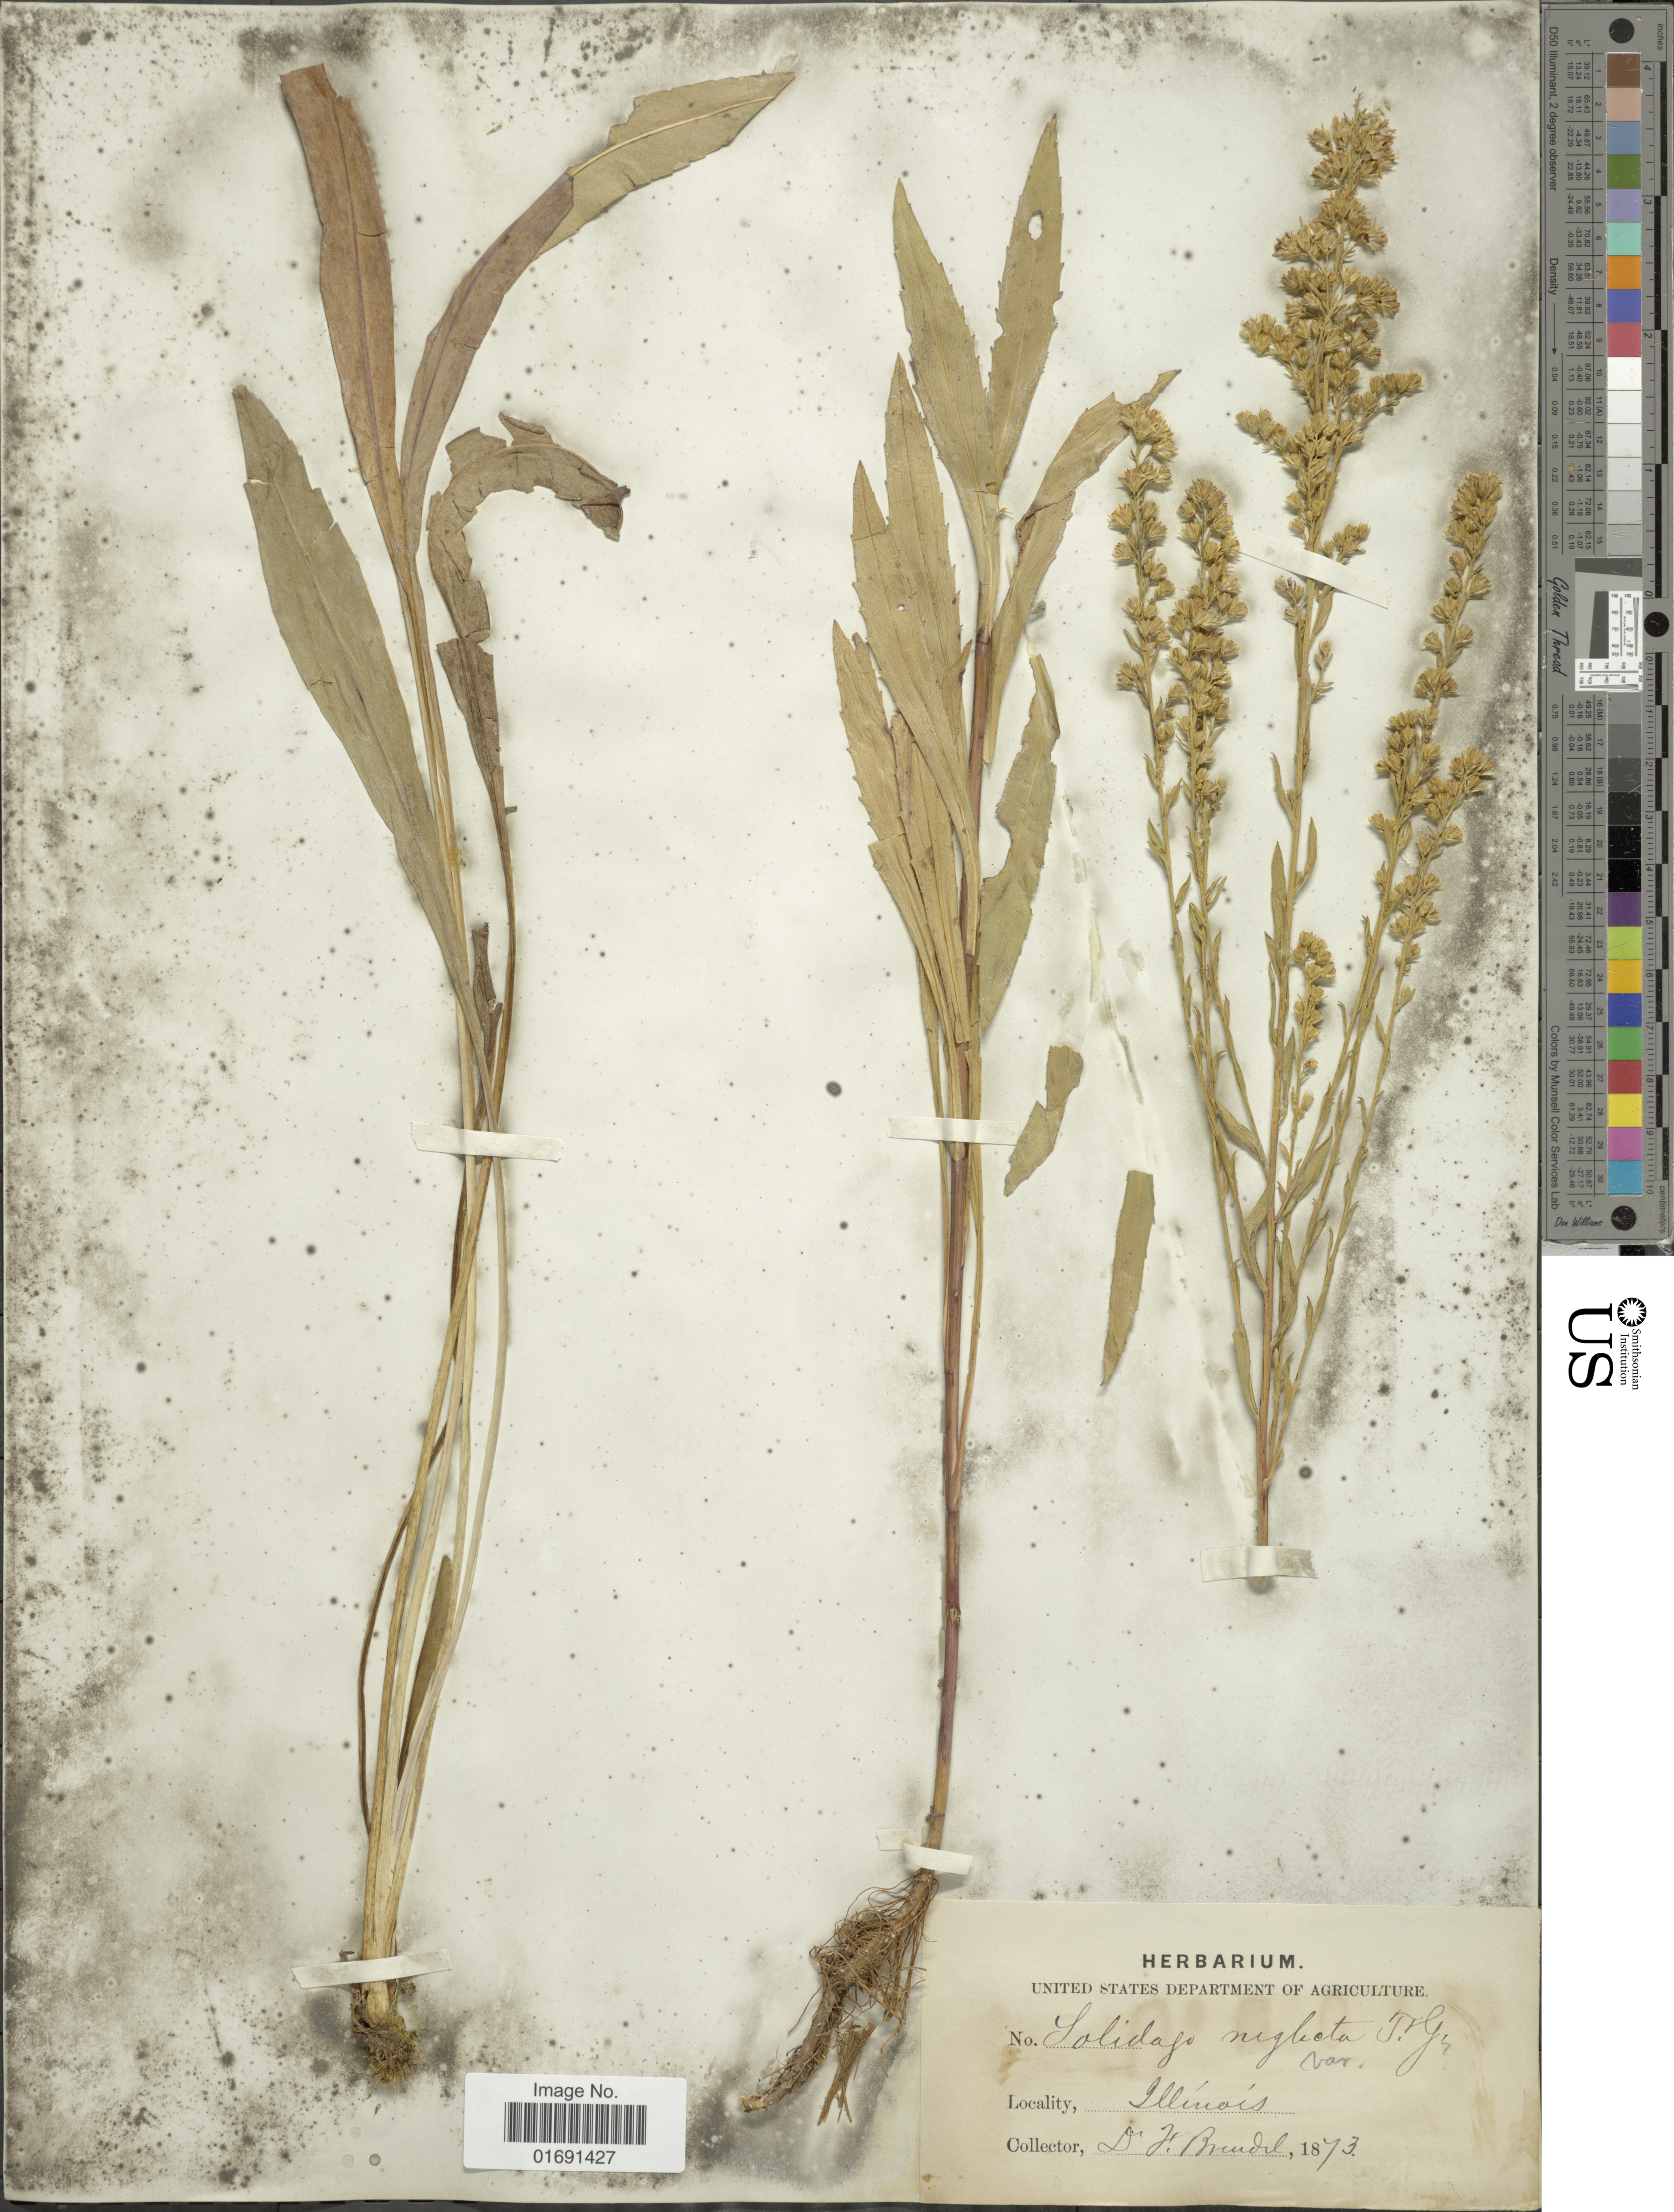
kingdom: Plantae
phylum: Tracheophyta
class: Magnoliopsida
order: Asterales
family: Asteraceae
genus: Solidago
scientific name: Solidago uniligulata var. neglecta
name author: Fernald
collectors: J. Brendel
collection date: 1873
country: United States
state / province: Illinois